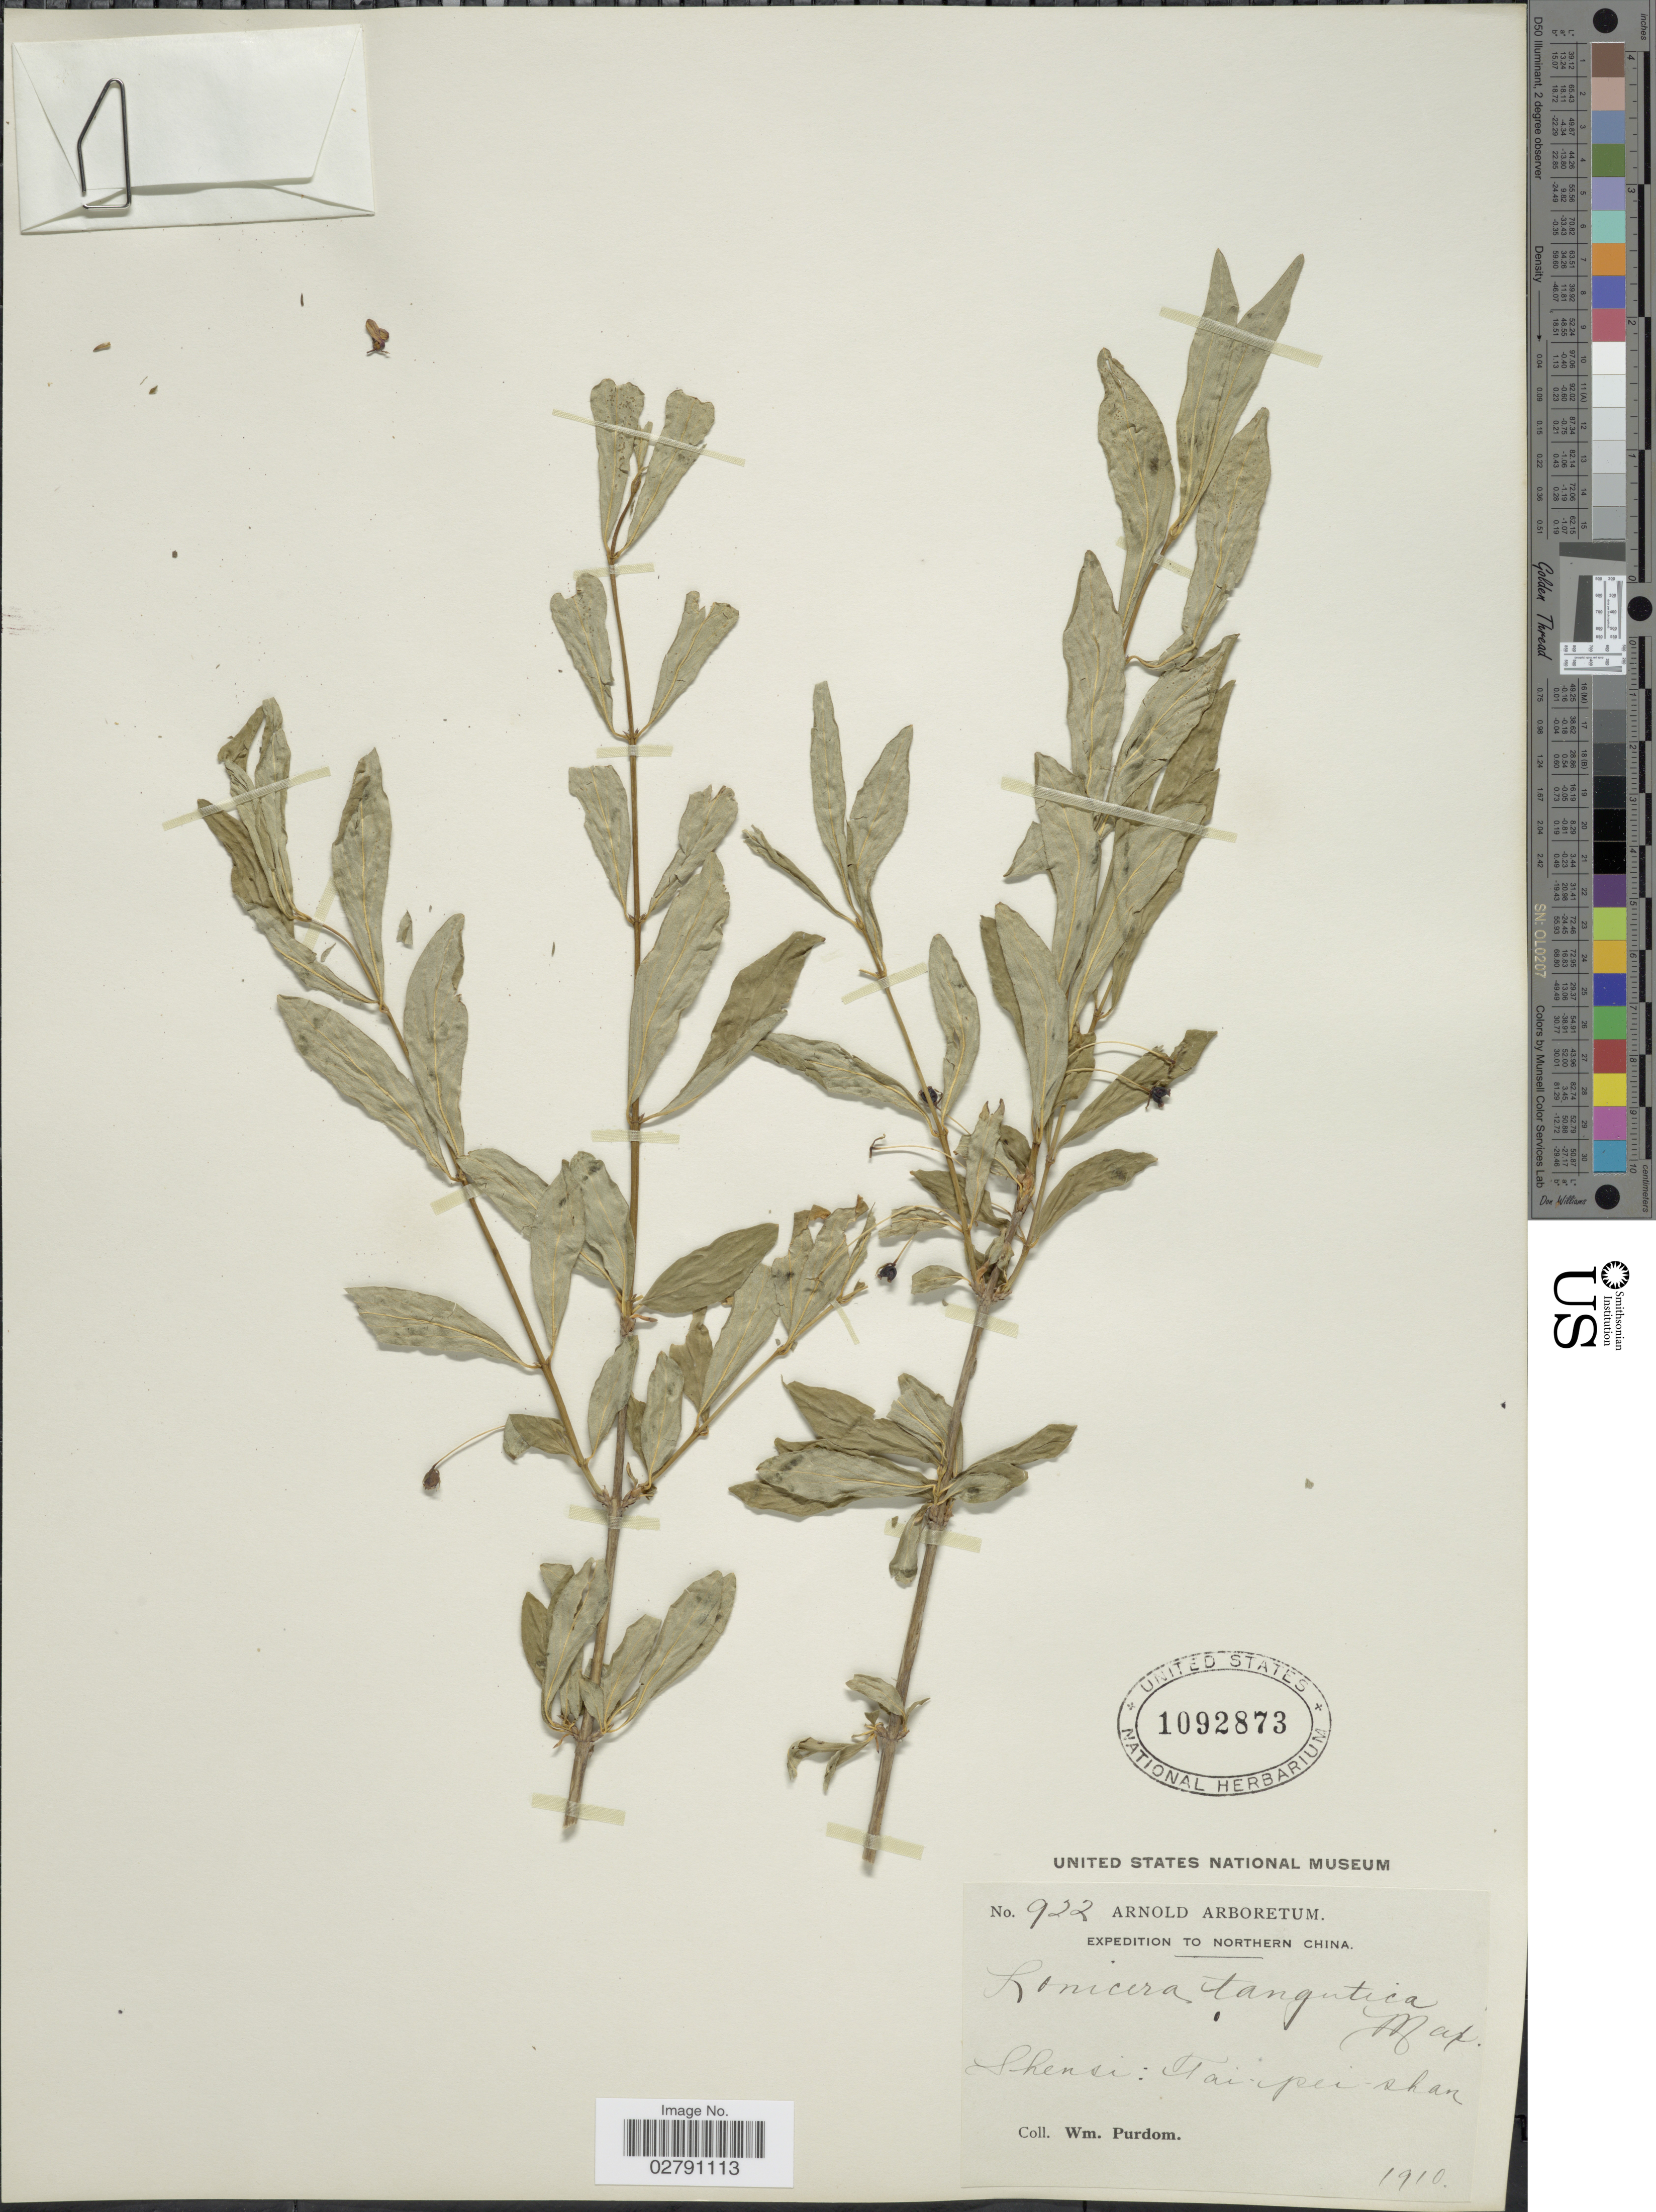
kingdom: Plantae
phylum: Tracheophyta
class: Magnoliopsida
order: Dipsacales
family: Caprifoliaceae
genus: Lonicera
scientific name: Lonicera tangutica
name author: Maxim.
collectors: W. Purdom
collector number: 922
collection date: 1910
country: China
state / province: Shaanxi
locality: Northern China. Shensi: Tai-pei shan.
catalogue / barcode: US 1092873